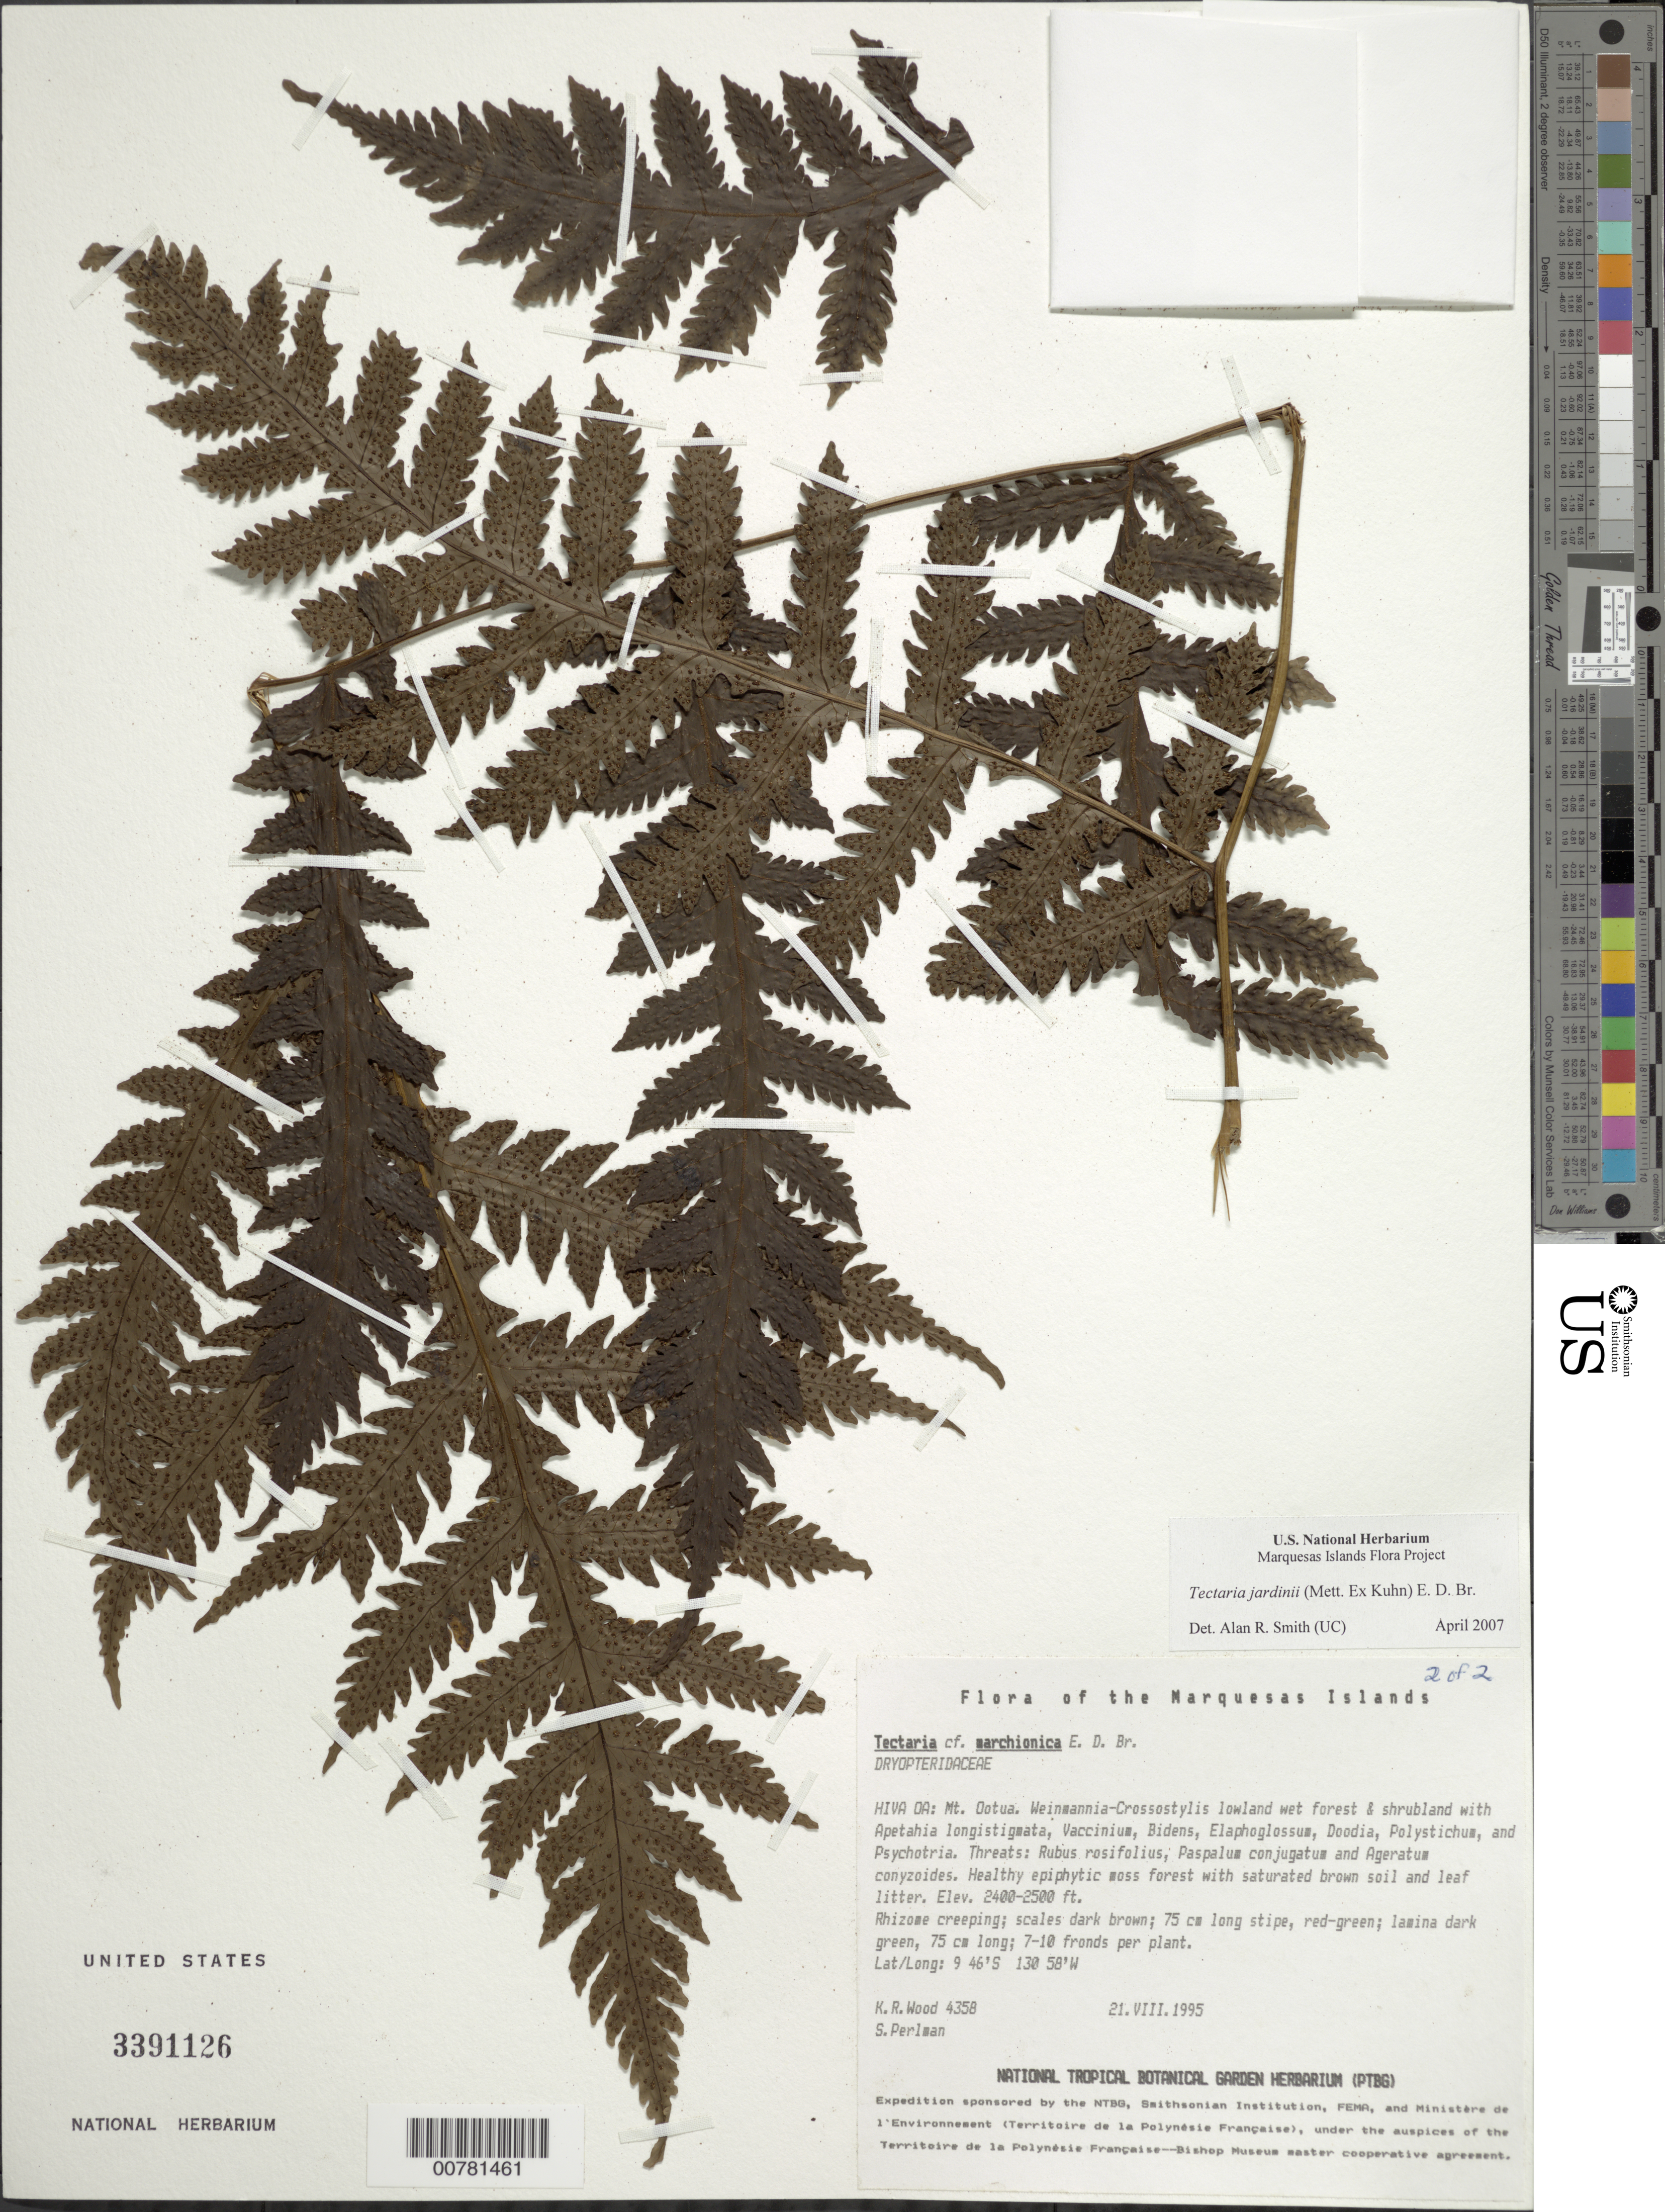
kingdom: Plantae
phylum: Tracheophyta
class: Polypodiopsida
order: Polypodiales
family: Tectariaceae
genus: Tectaria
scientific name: Tectaria jardinii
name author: (Mett. ex Kuhn) E.D. Br.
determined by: Smith, Alan R., (UC)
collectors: K. R. Wood & S. P. Perlman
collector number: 4358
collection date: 1995-08-21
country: French Polynesia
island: Hiva Oa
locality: Mt. Ootua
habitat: Weinmannia - Crossostylis lowland wet forest & shrubland. Healthy epiphytic moss forest w/ saturated brown soil and leaf litter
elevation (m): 732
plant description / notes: Rubus rosifolius, Paspalum conjugatum, Ageratum conyzoides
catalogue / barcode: US 3391126